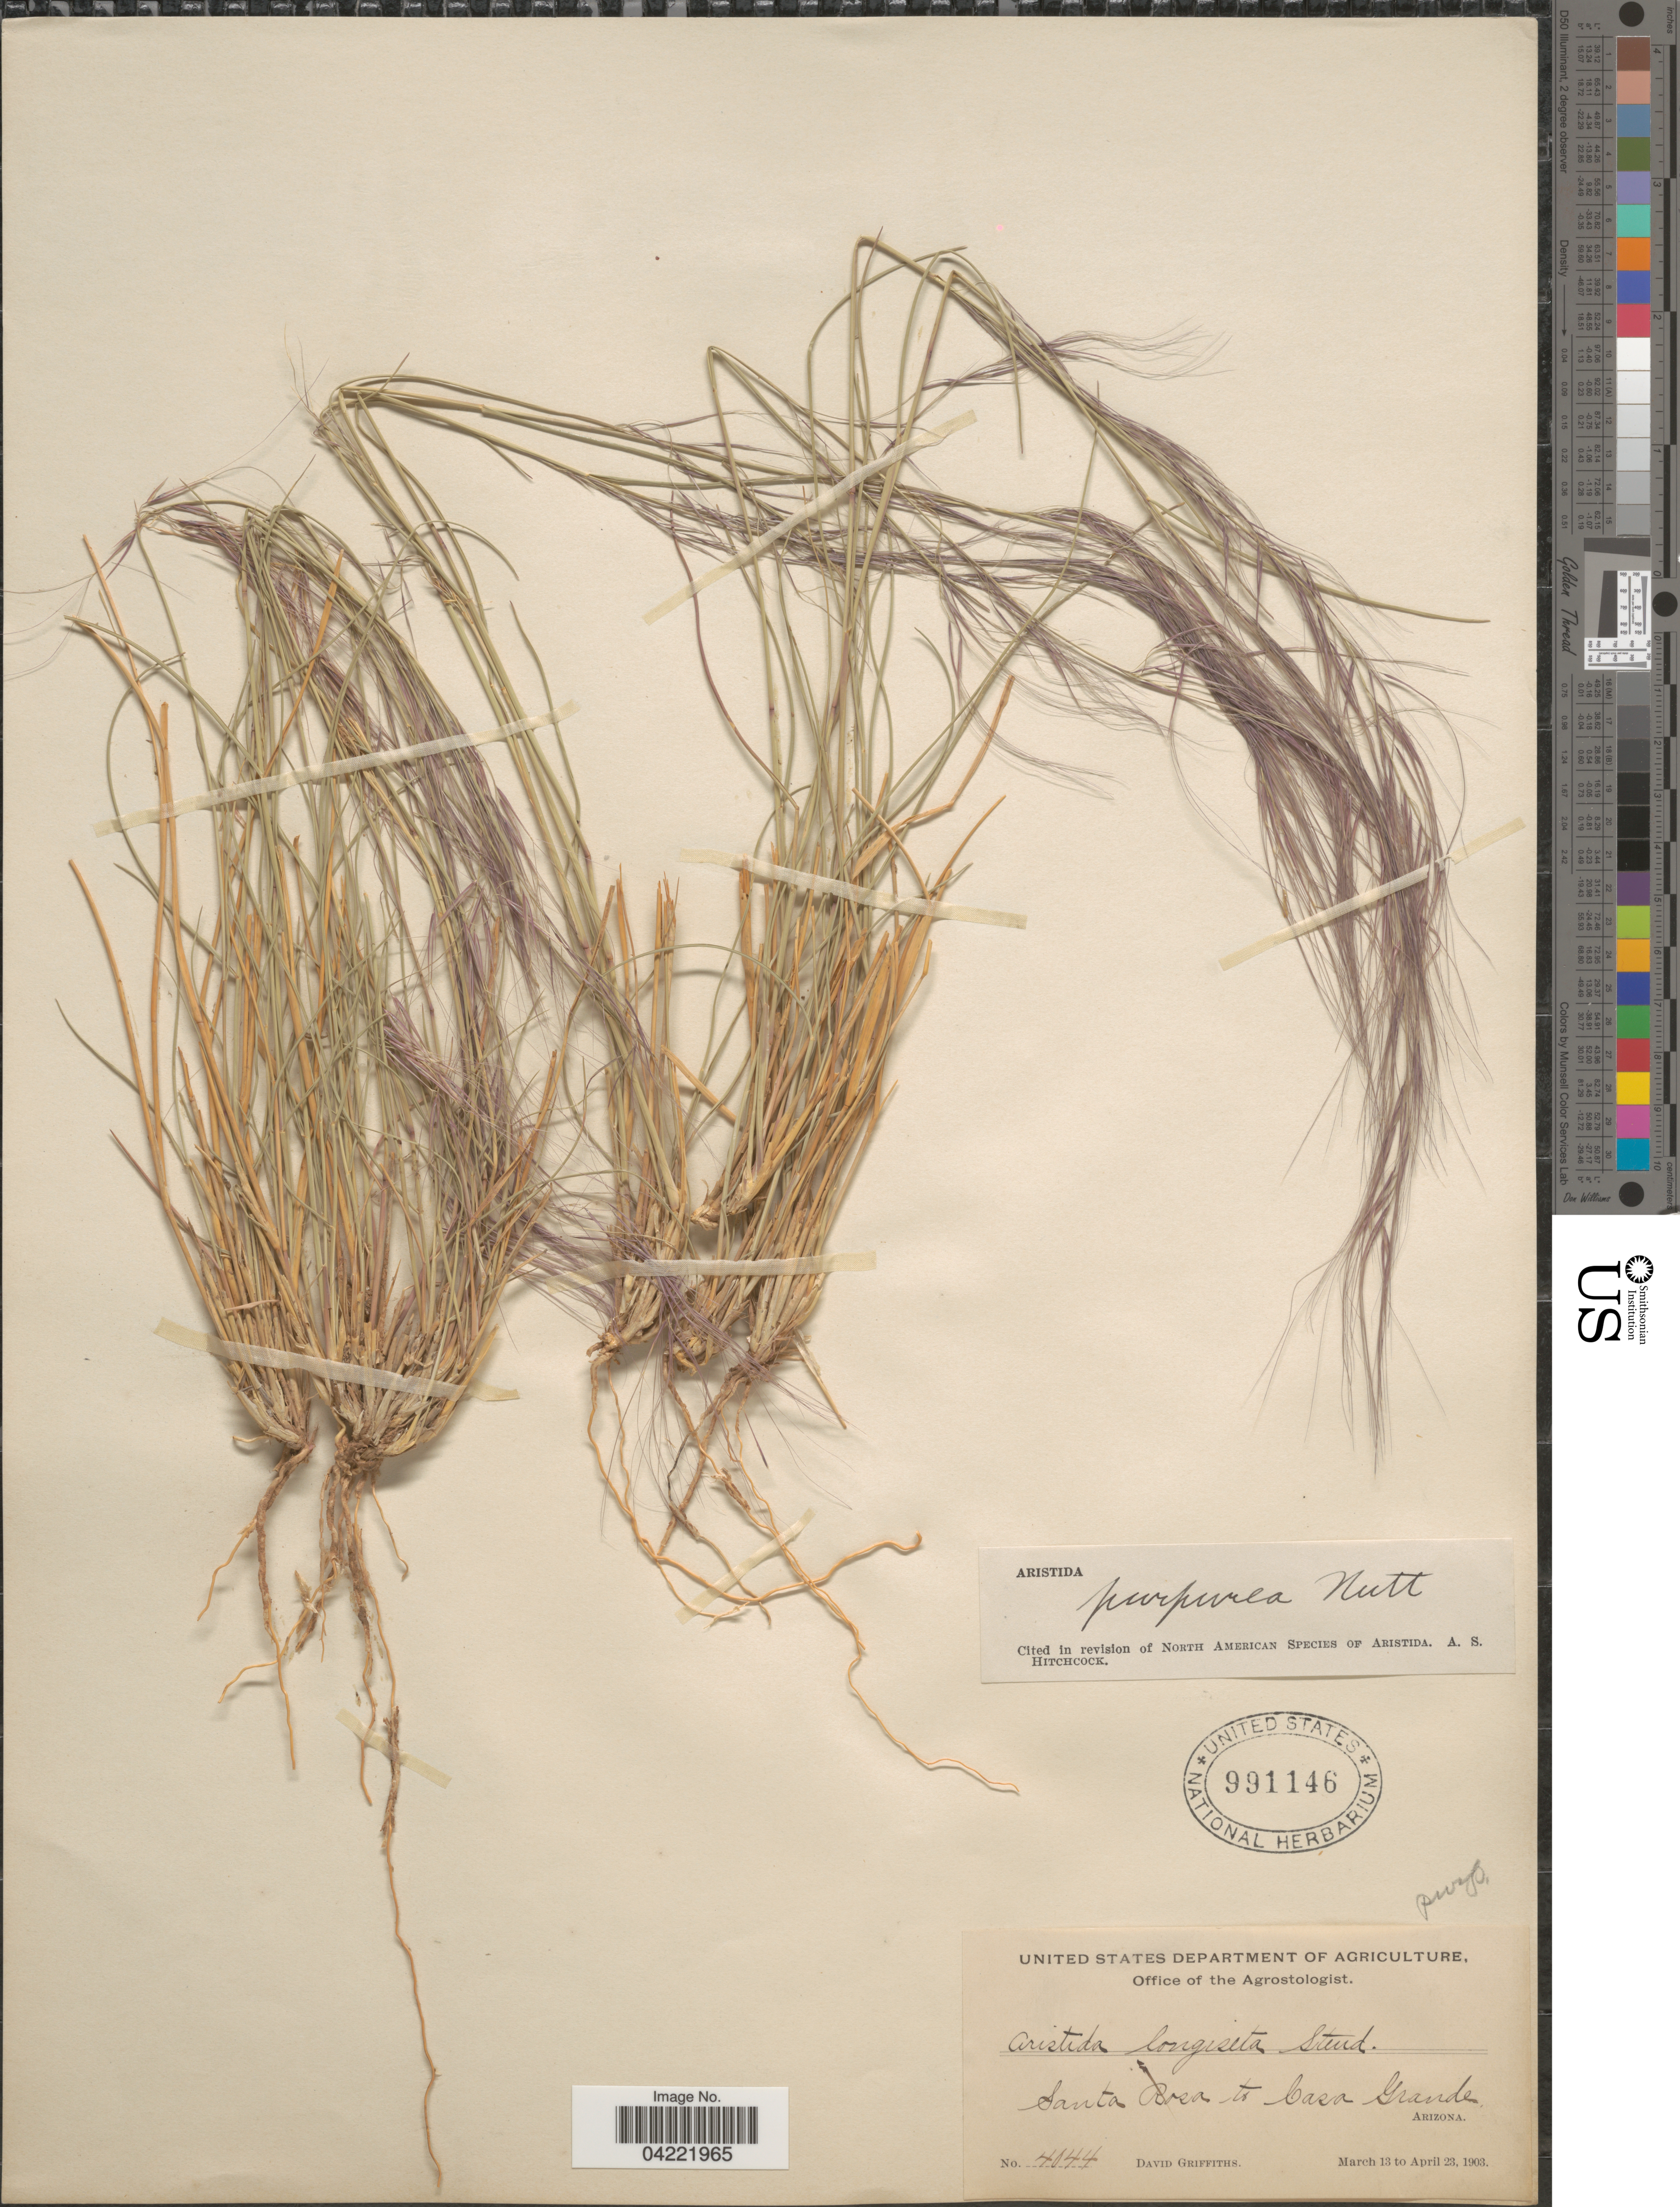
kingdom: Plantae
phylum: Tracheophyta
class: Liliopsida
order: Poales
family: Poaceae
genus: Aristida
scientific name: Aristida purpurea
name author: Nutt.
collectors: D. Griffiths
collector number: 4044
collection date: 1903-03-13/1903-04-23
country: United States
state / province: Arizona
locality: Santa Rosa to Casa Grande.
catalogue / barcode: US 991146